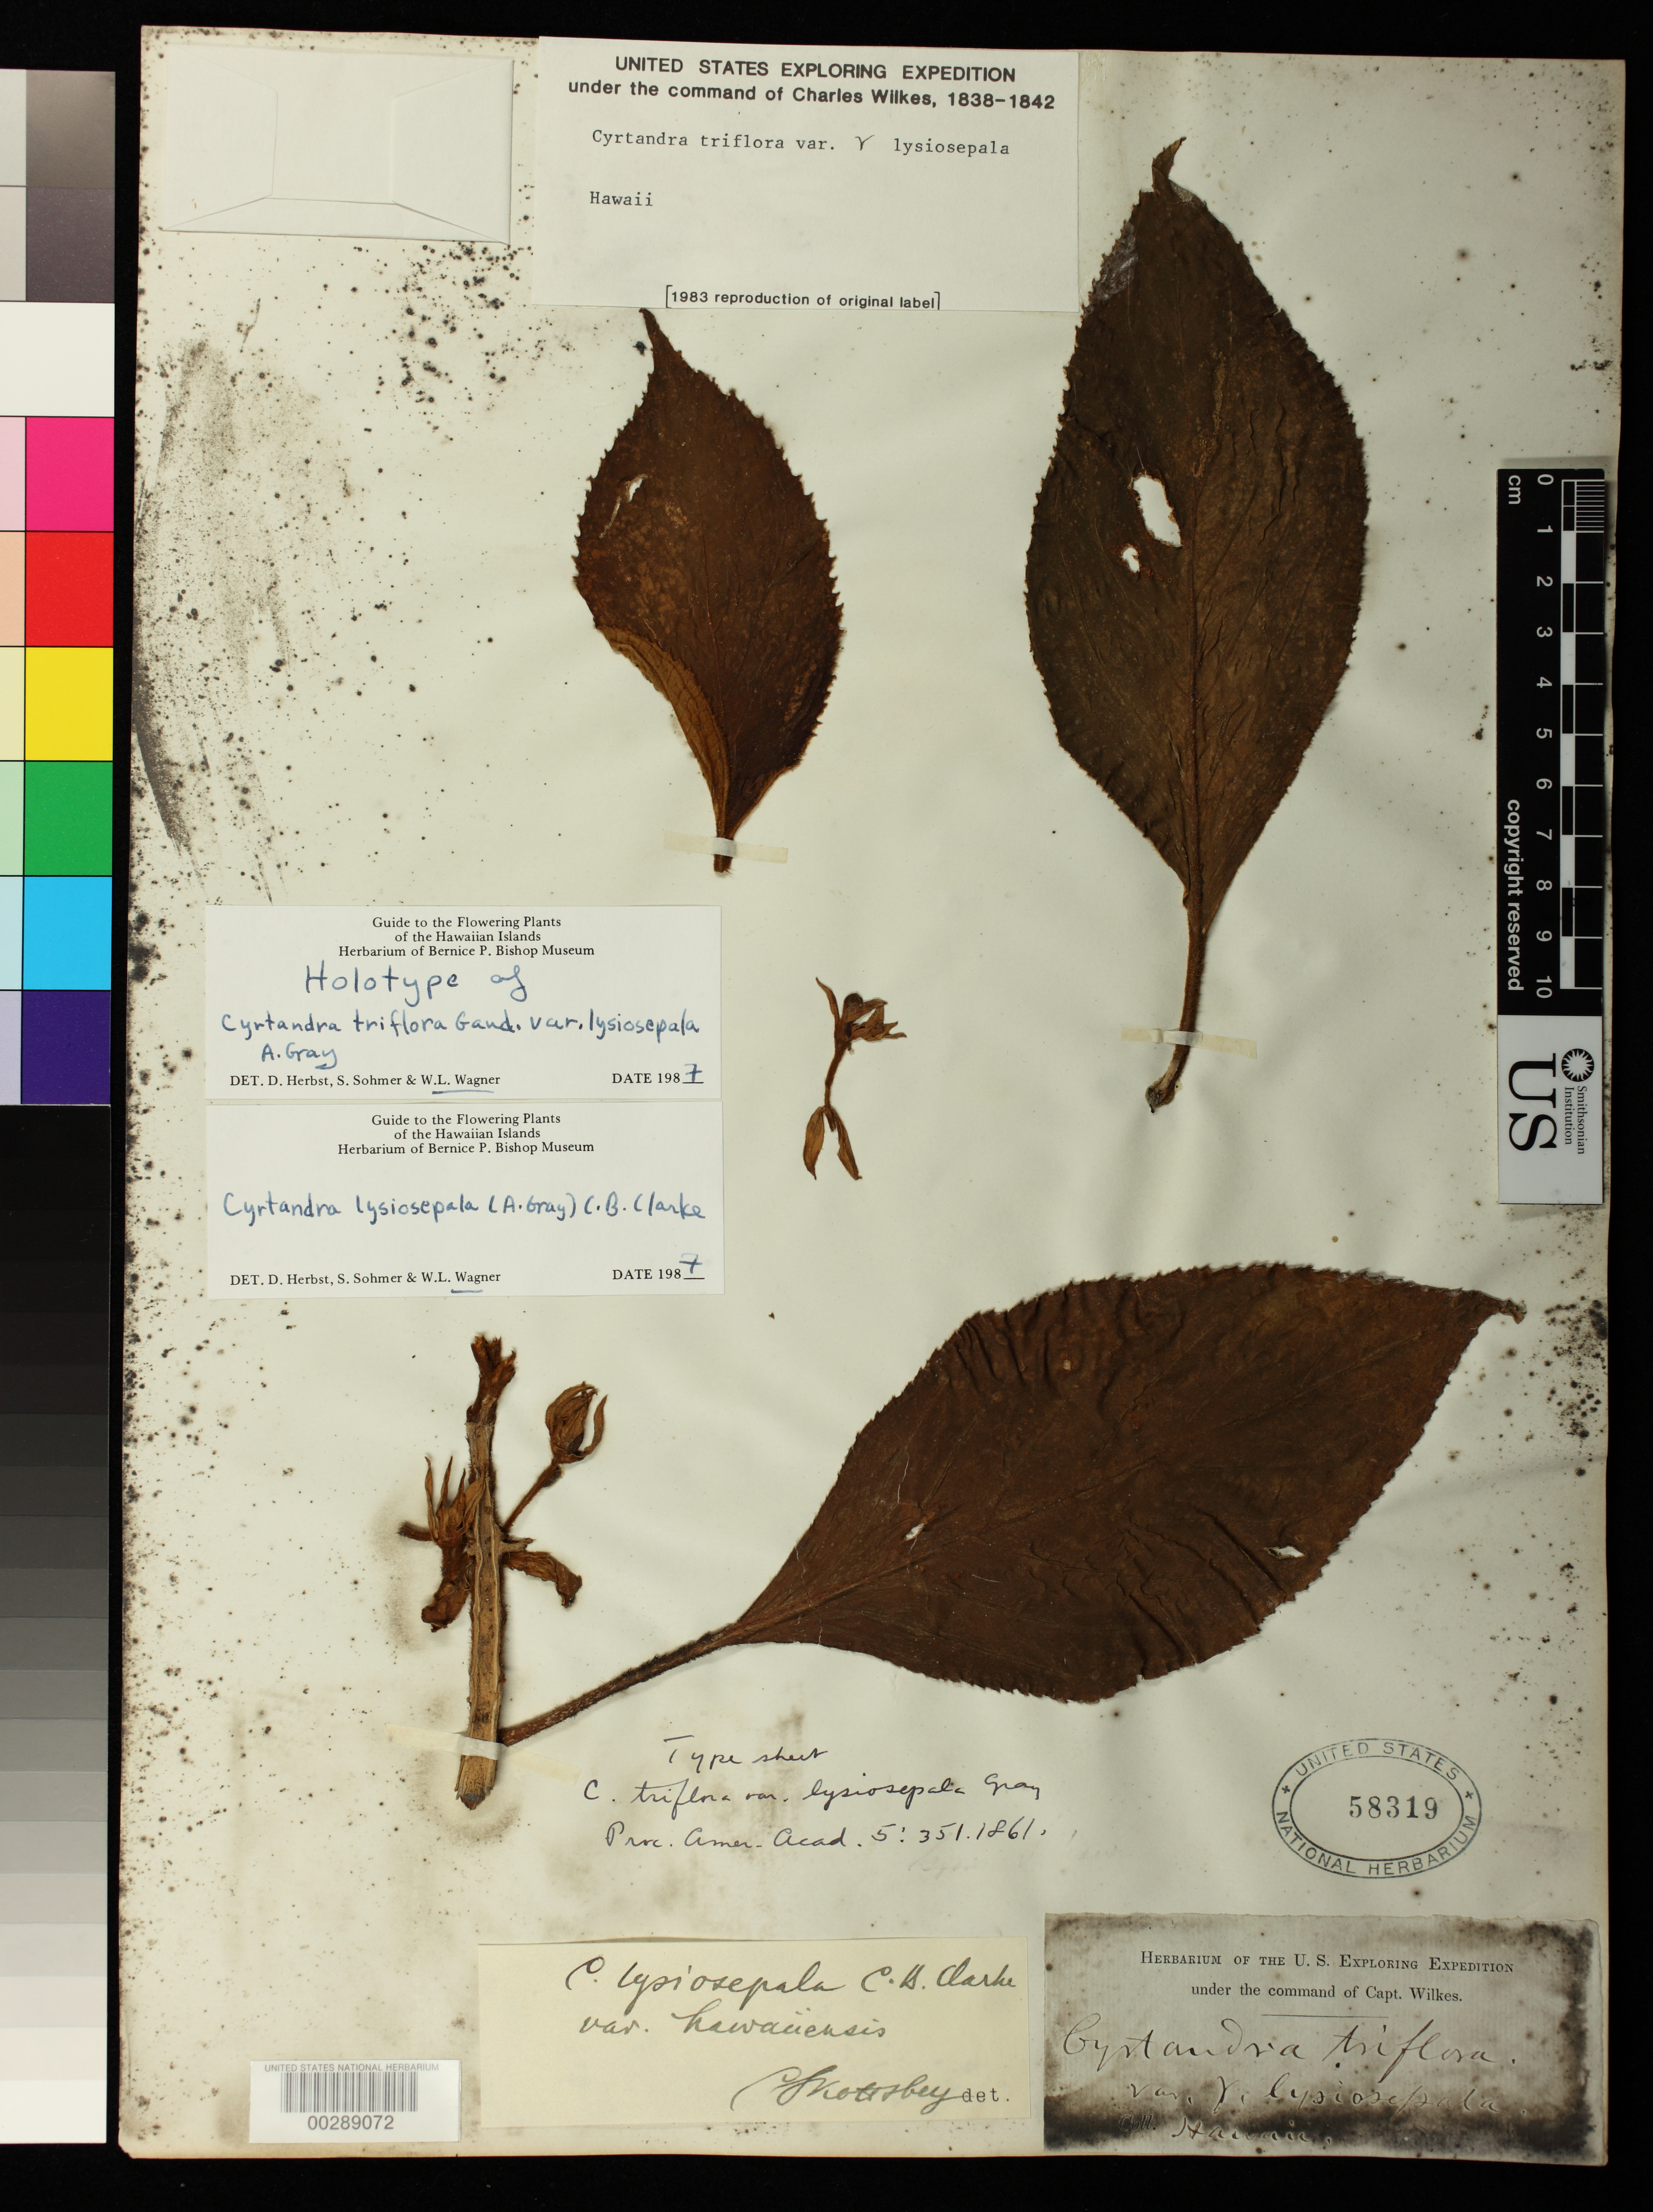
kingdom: Plantae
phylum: Tracheophyta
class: Magnoliopsida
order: Lamiales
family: Gesneriaceae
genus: Cyrtandra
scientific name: Cyrtandra triflora var. lysiosepala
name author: A. Gray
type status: Holotype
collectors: Wilkes Explor. Exped.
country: United States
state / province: Hawaii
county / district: Maui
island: Maui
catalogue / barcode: US 58319